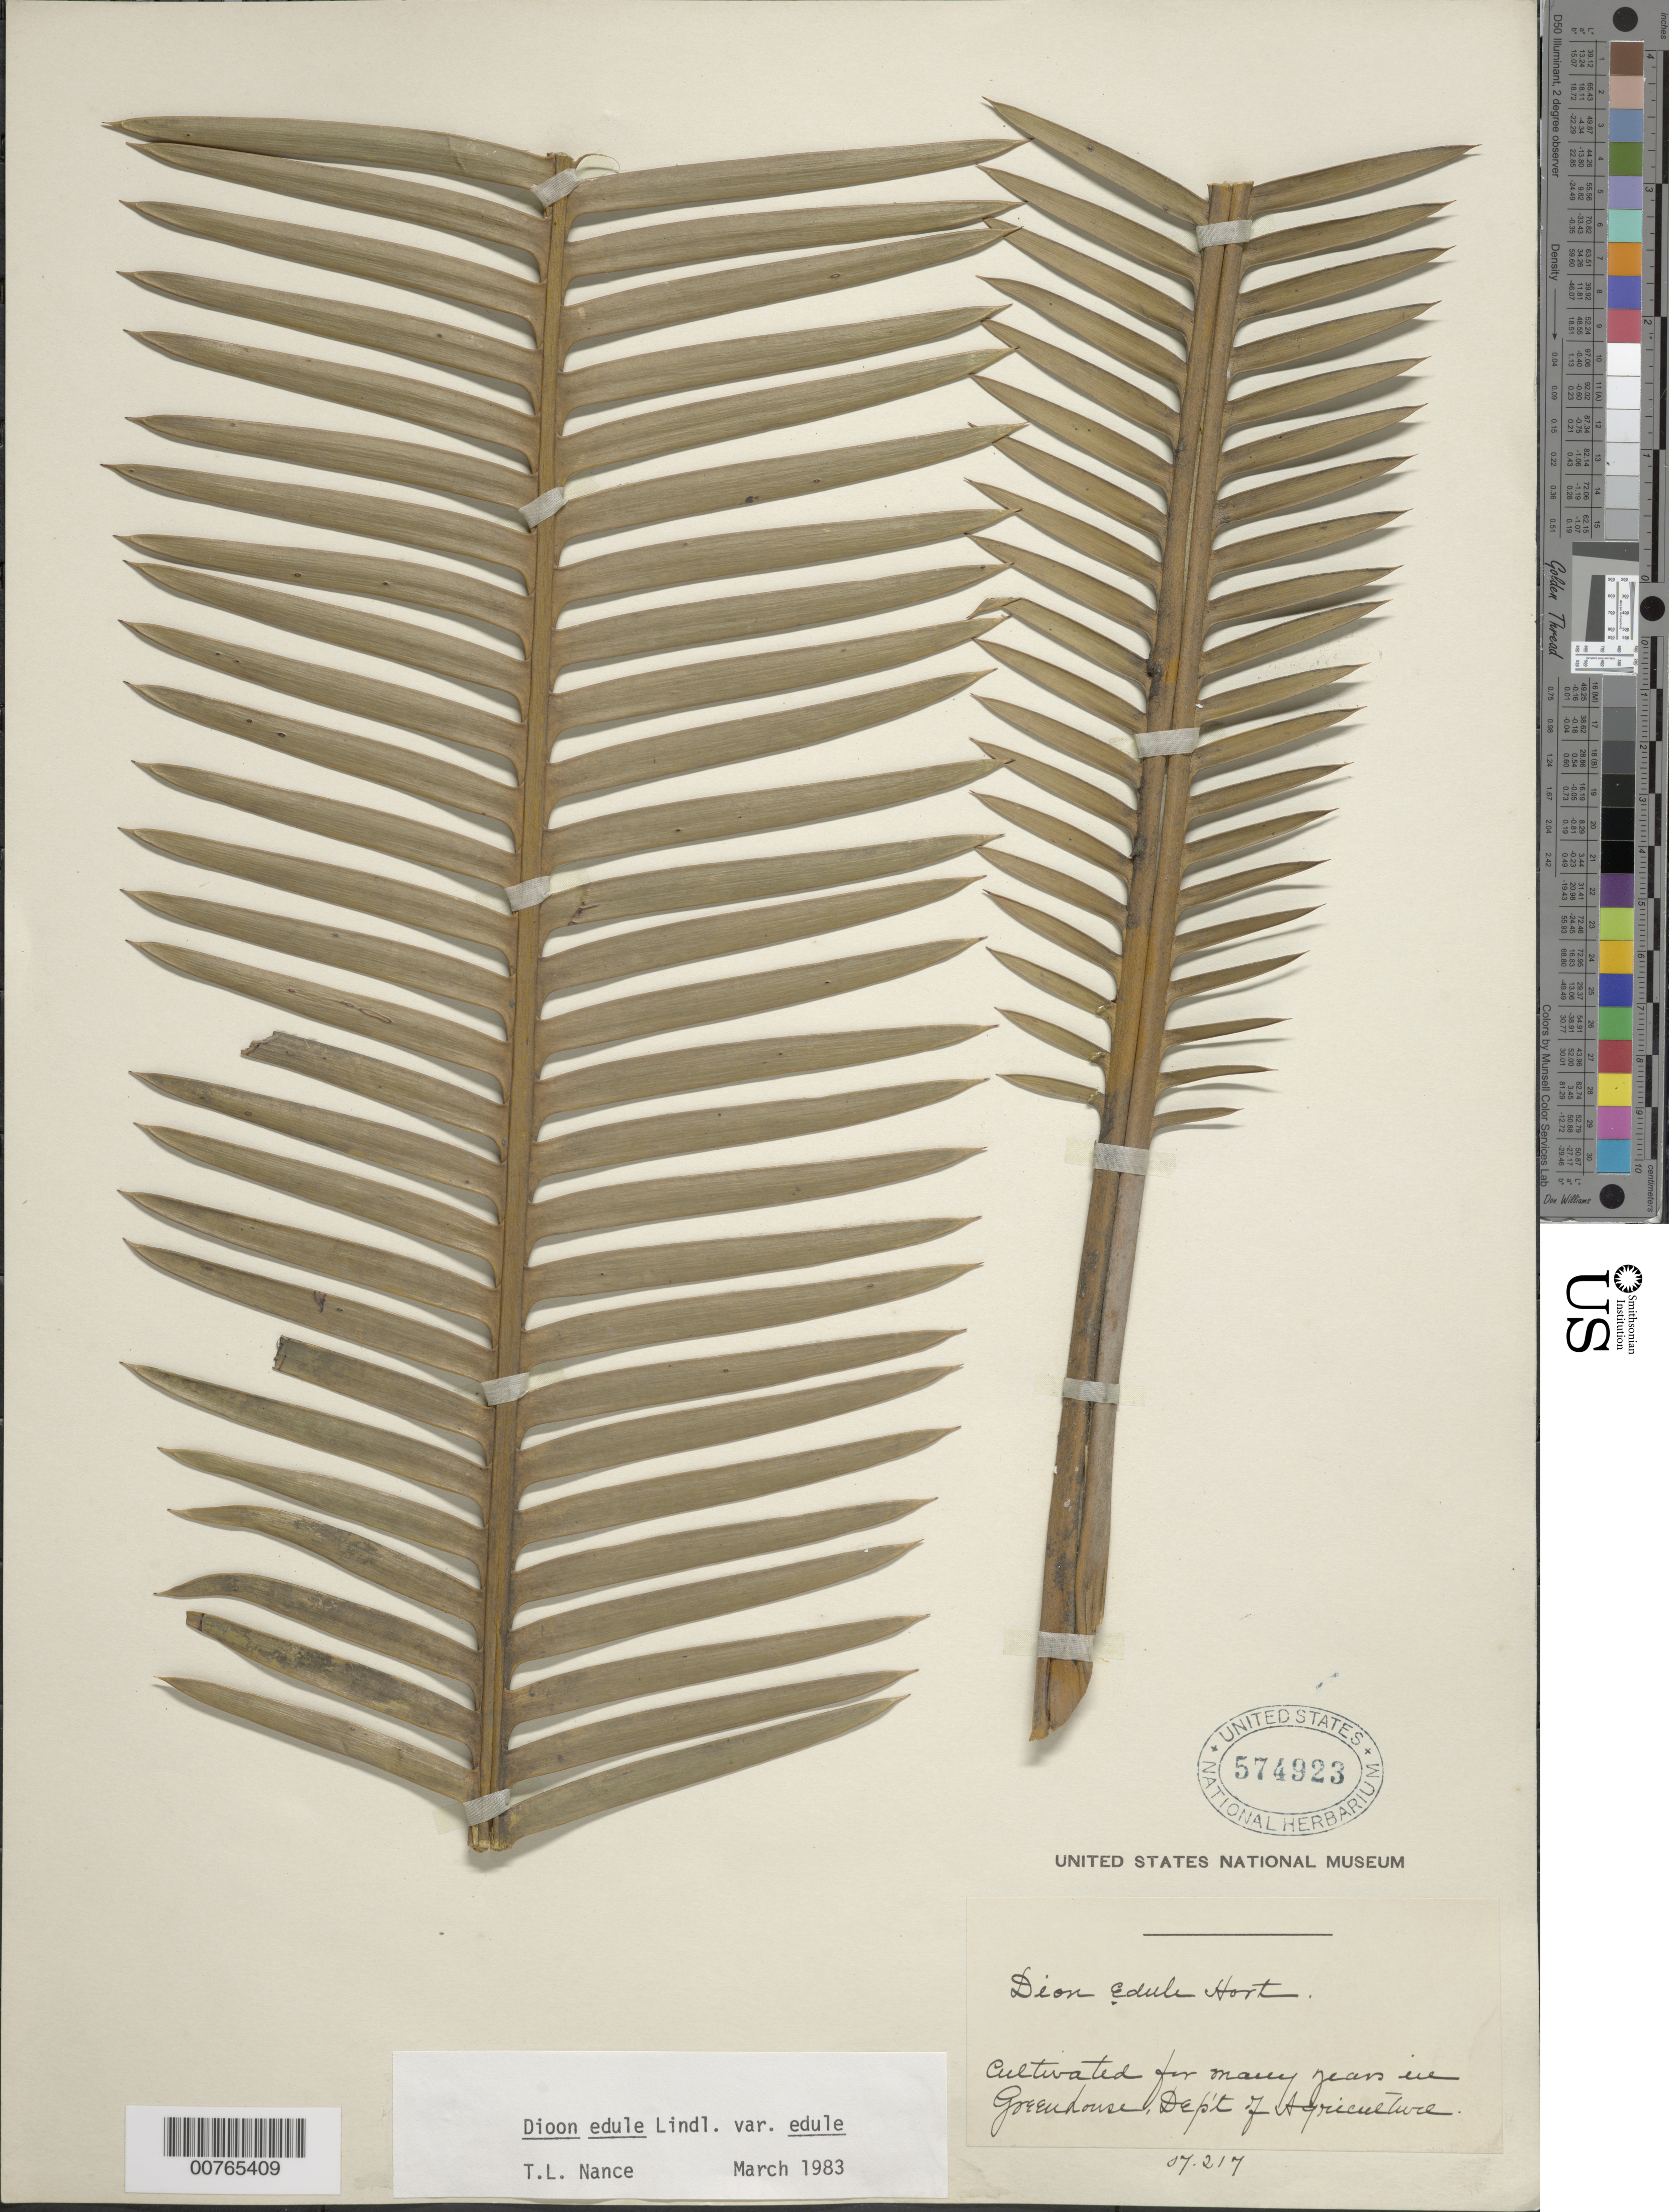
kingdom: Plantae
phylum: Tracheophyta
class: Cycadopsida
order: Cycadales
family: Zamiaceae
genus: Dioon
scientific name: Dioon edule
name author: Lindl.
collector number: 07 217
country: United States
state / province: District of Columbia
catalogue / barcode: US 574923